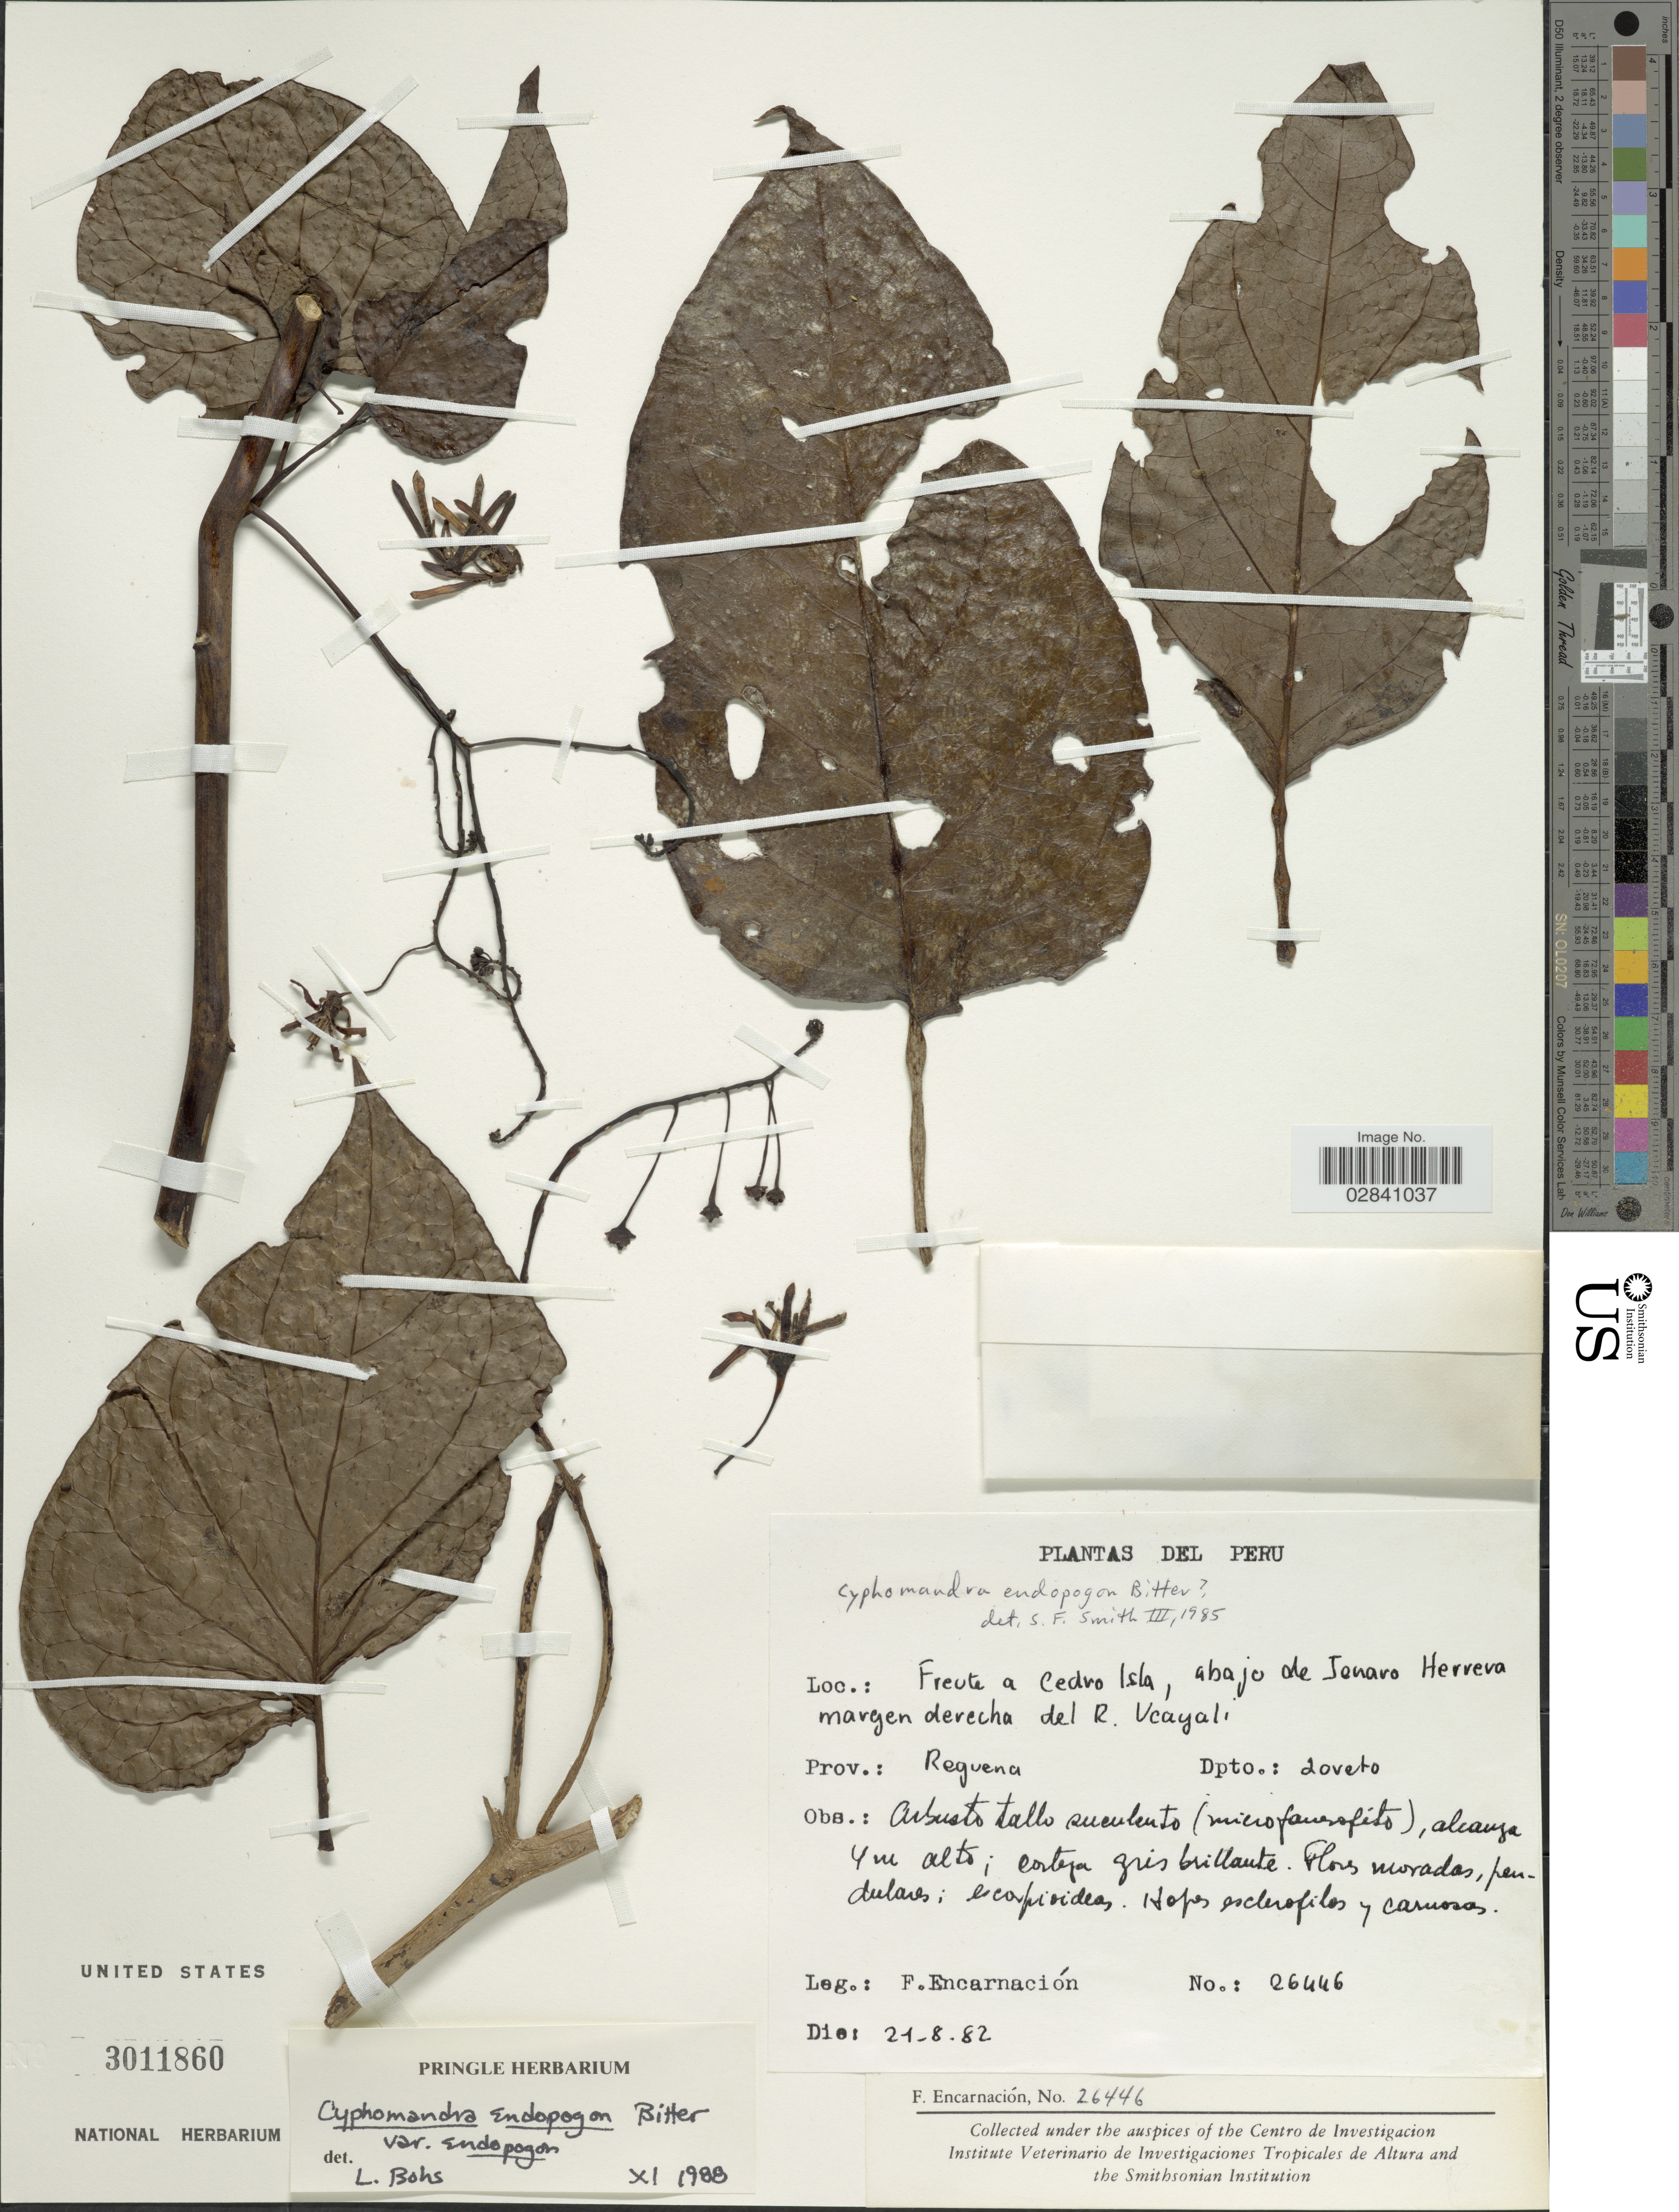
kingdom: Plantae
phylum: Tracheophyta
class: Magnoliopsida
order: Solanales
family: Solanaceae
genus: Cyphomandra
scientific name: Cyphomandra endopogon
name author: Bitter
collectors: F. Encarnación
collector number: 26446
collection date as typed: Transcribed d/m/y: 21/8/82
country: Peru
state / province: Loreto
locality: Frente a Cedro Isla, abajo de Jenaro Herrera margen derecha del R. Vcayali. Prov.: Reguena. Dpto.: Loreto.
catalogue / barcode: US 3011860